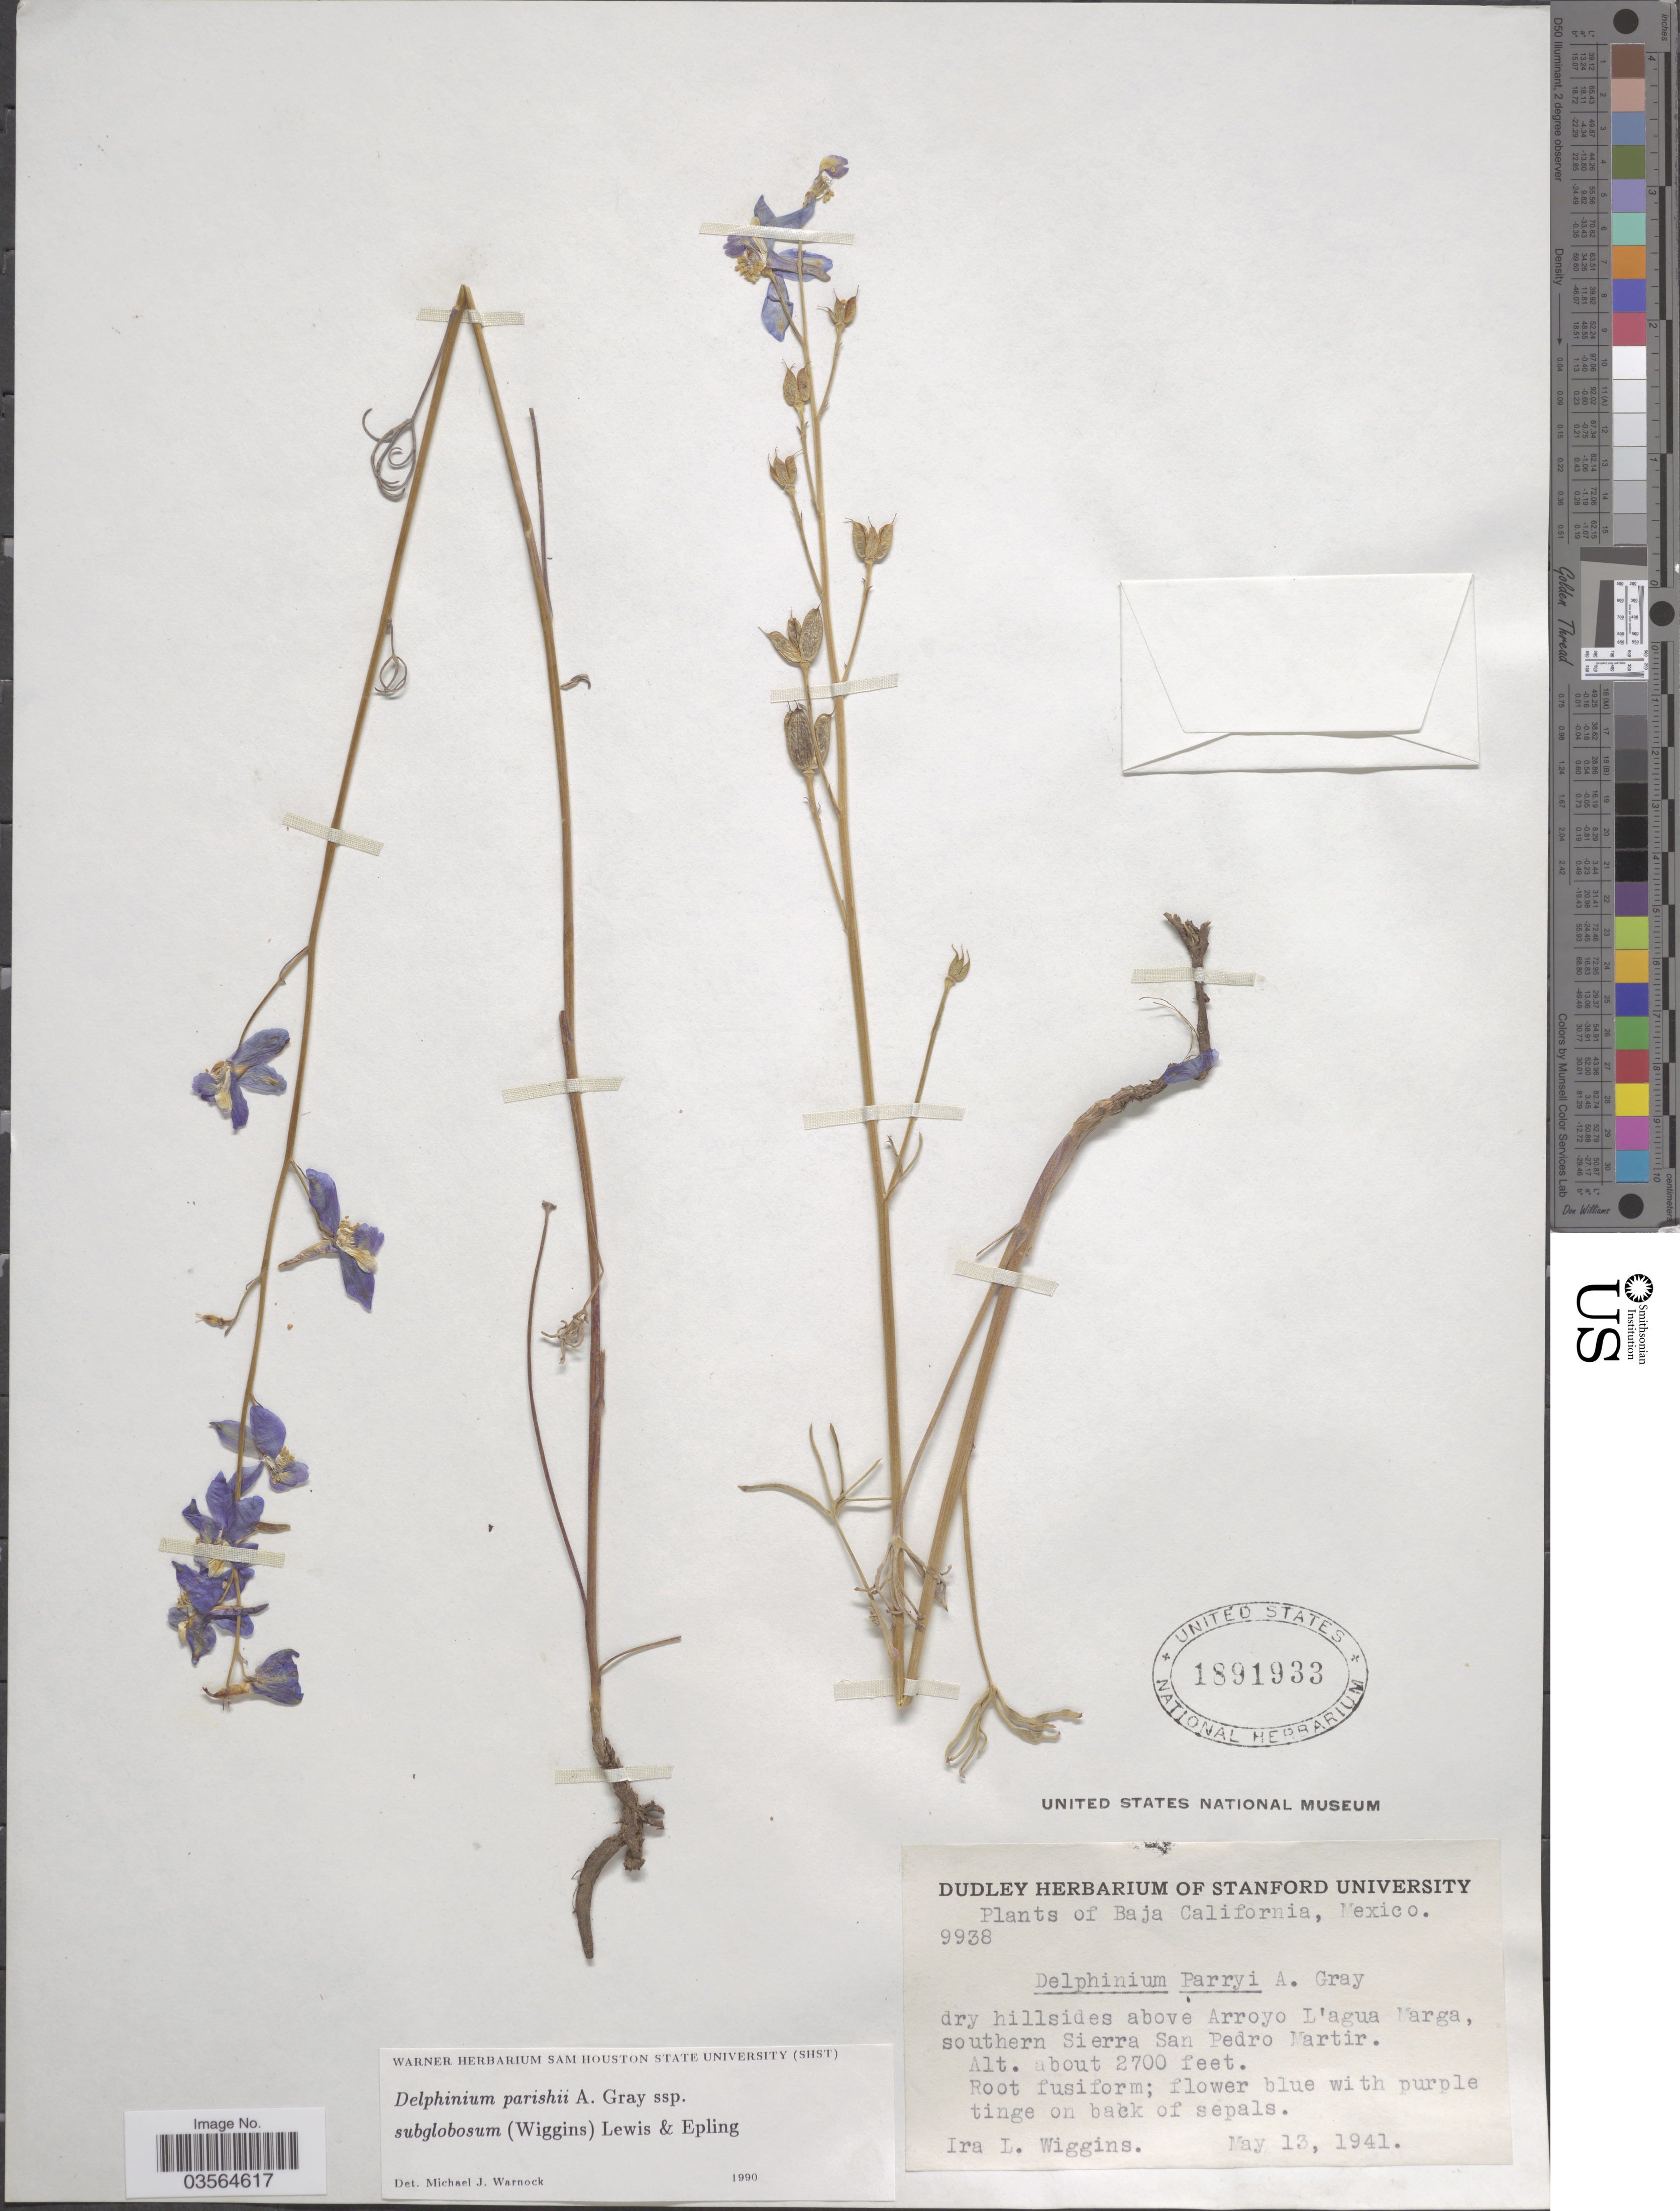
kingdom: Plantae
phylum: Tracheophyta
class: Magnoliopsida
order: Ranunculales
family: Ranunculaceae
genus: Delphinium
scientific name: Delphinium parishii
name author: A. Gray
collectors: I. L. Wiggins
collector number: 9938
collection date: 1941-05-13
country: Mexico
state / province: Baja California Norte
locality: Above Arroyo L'agua Marga, southern Sierra San Pedro Martir.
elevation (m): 823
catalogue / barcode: US 1891933